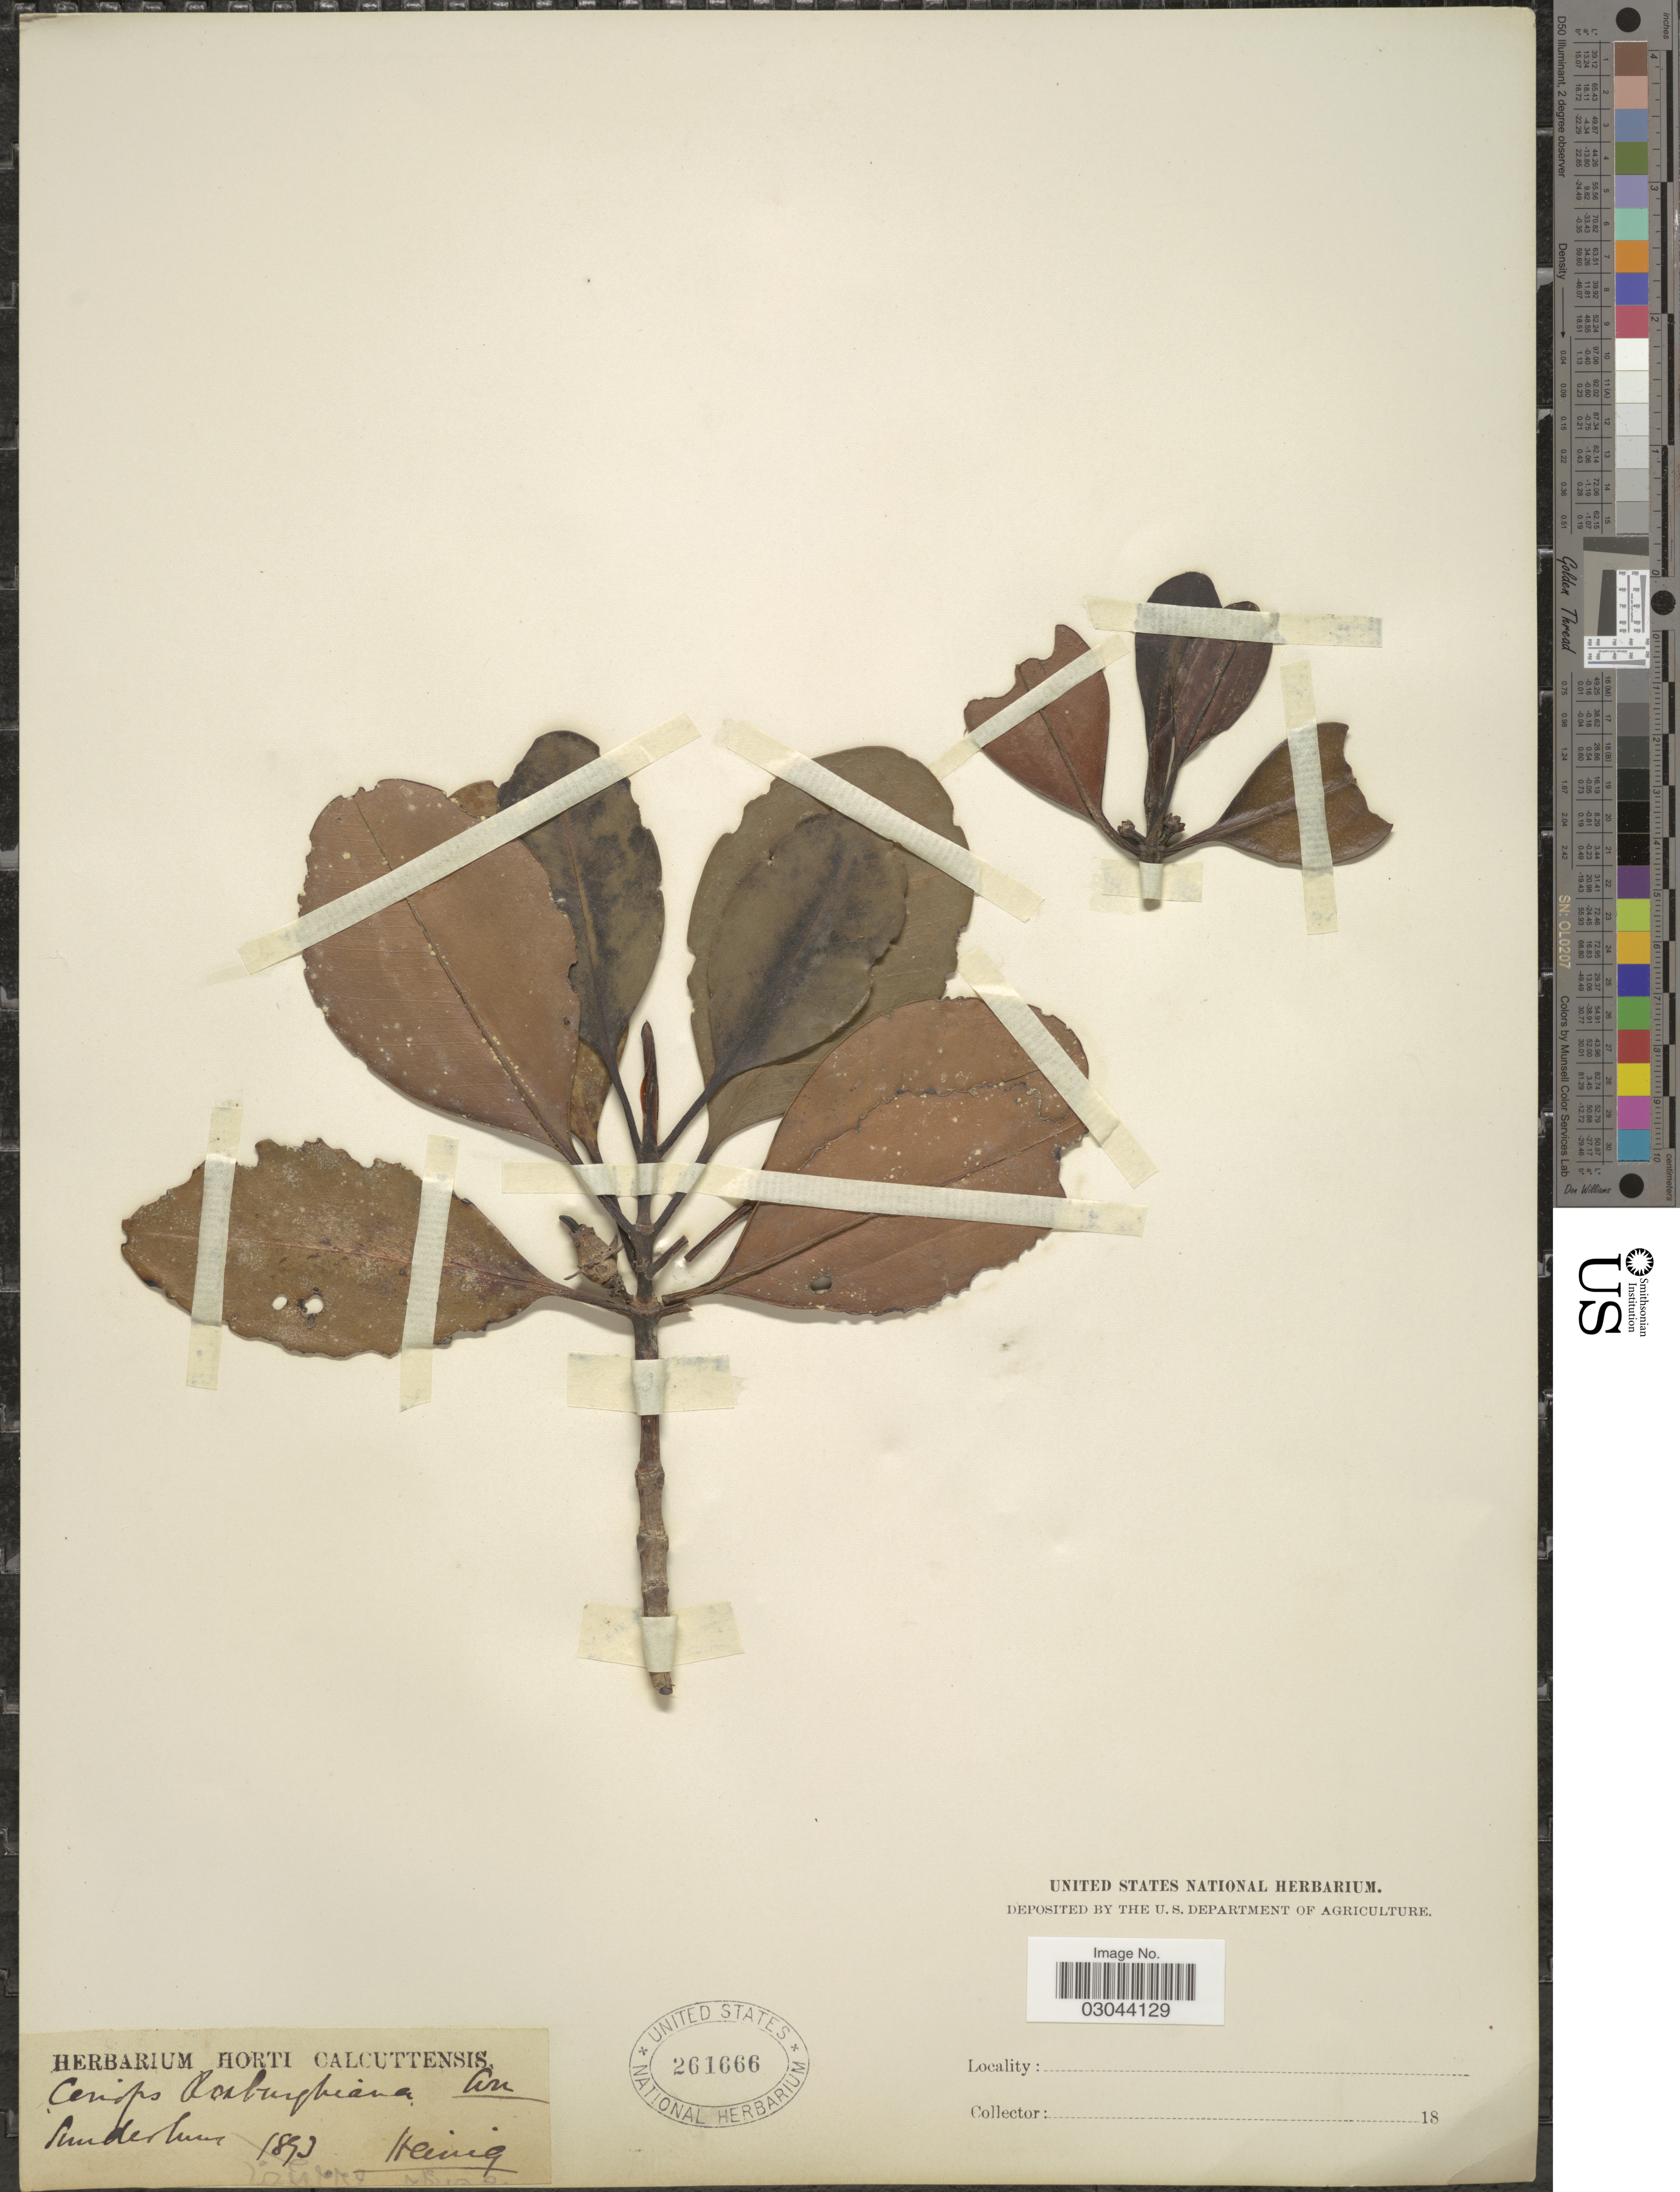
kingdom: Plantae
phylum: Tracheophyta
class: Magnoliopsida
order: Malpighiales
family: Rhizophoraceae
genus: Ceriops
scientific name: Ceriops tagal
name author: (Perr.) C.B. Rob.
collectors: R. Heinig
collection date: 1893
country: India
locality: Sunderbans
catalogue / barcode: US 261666